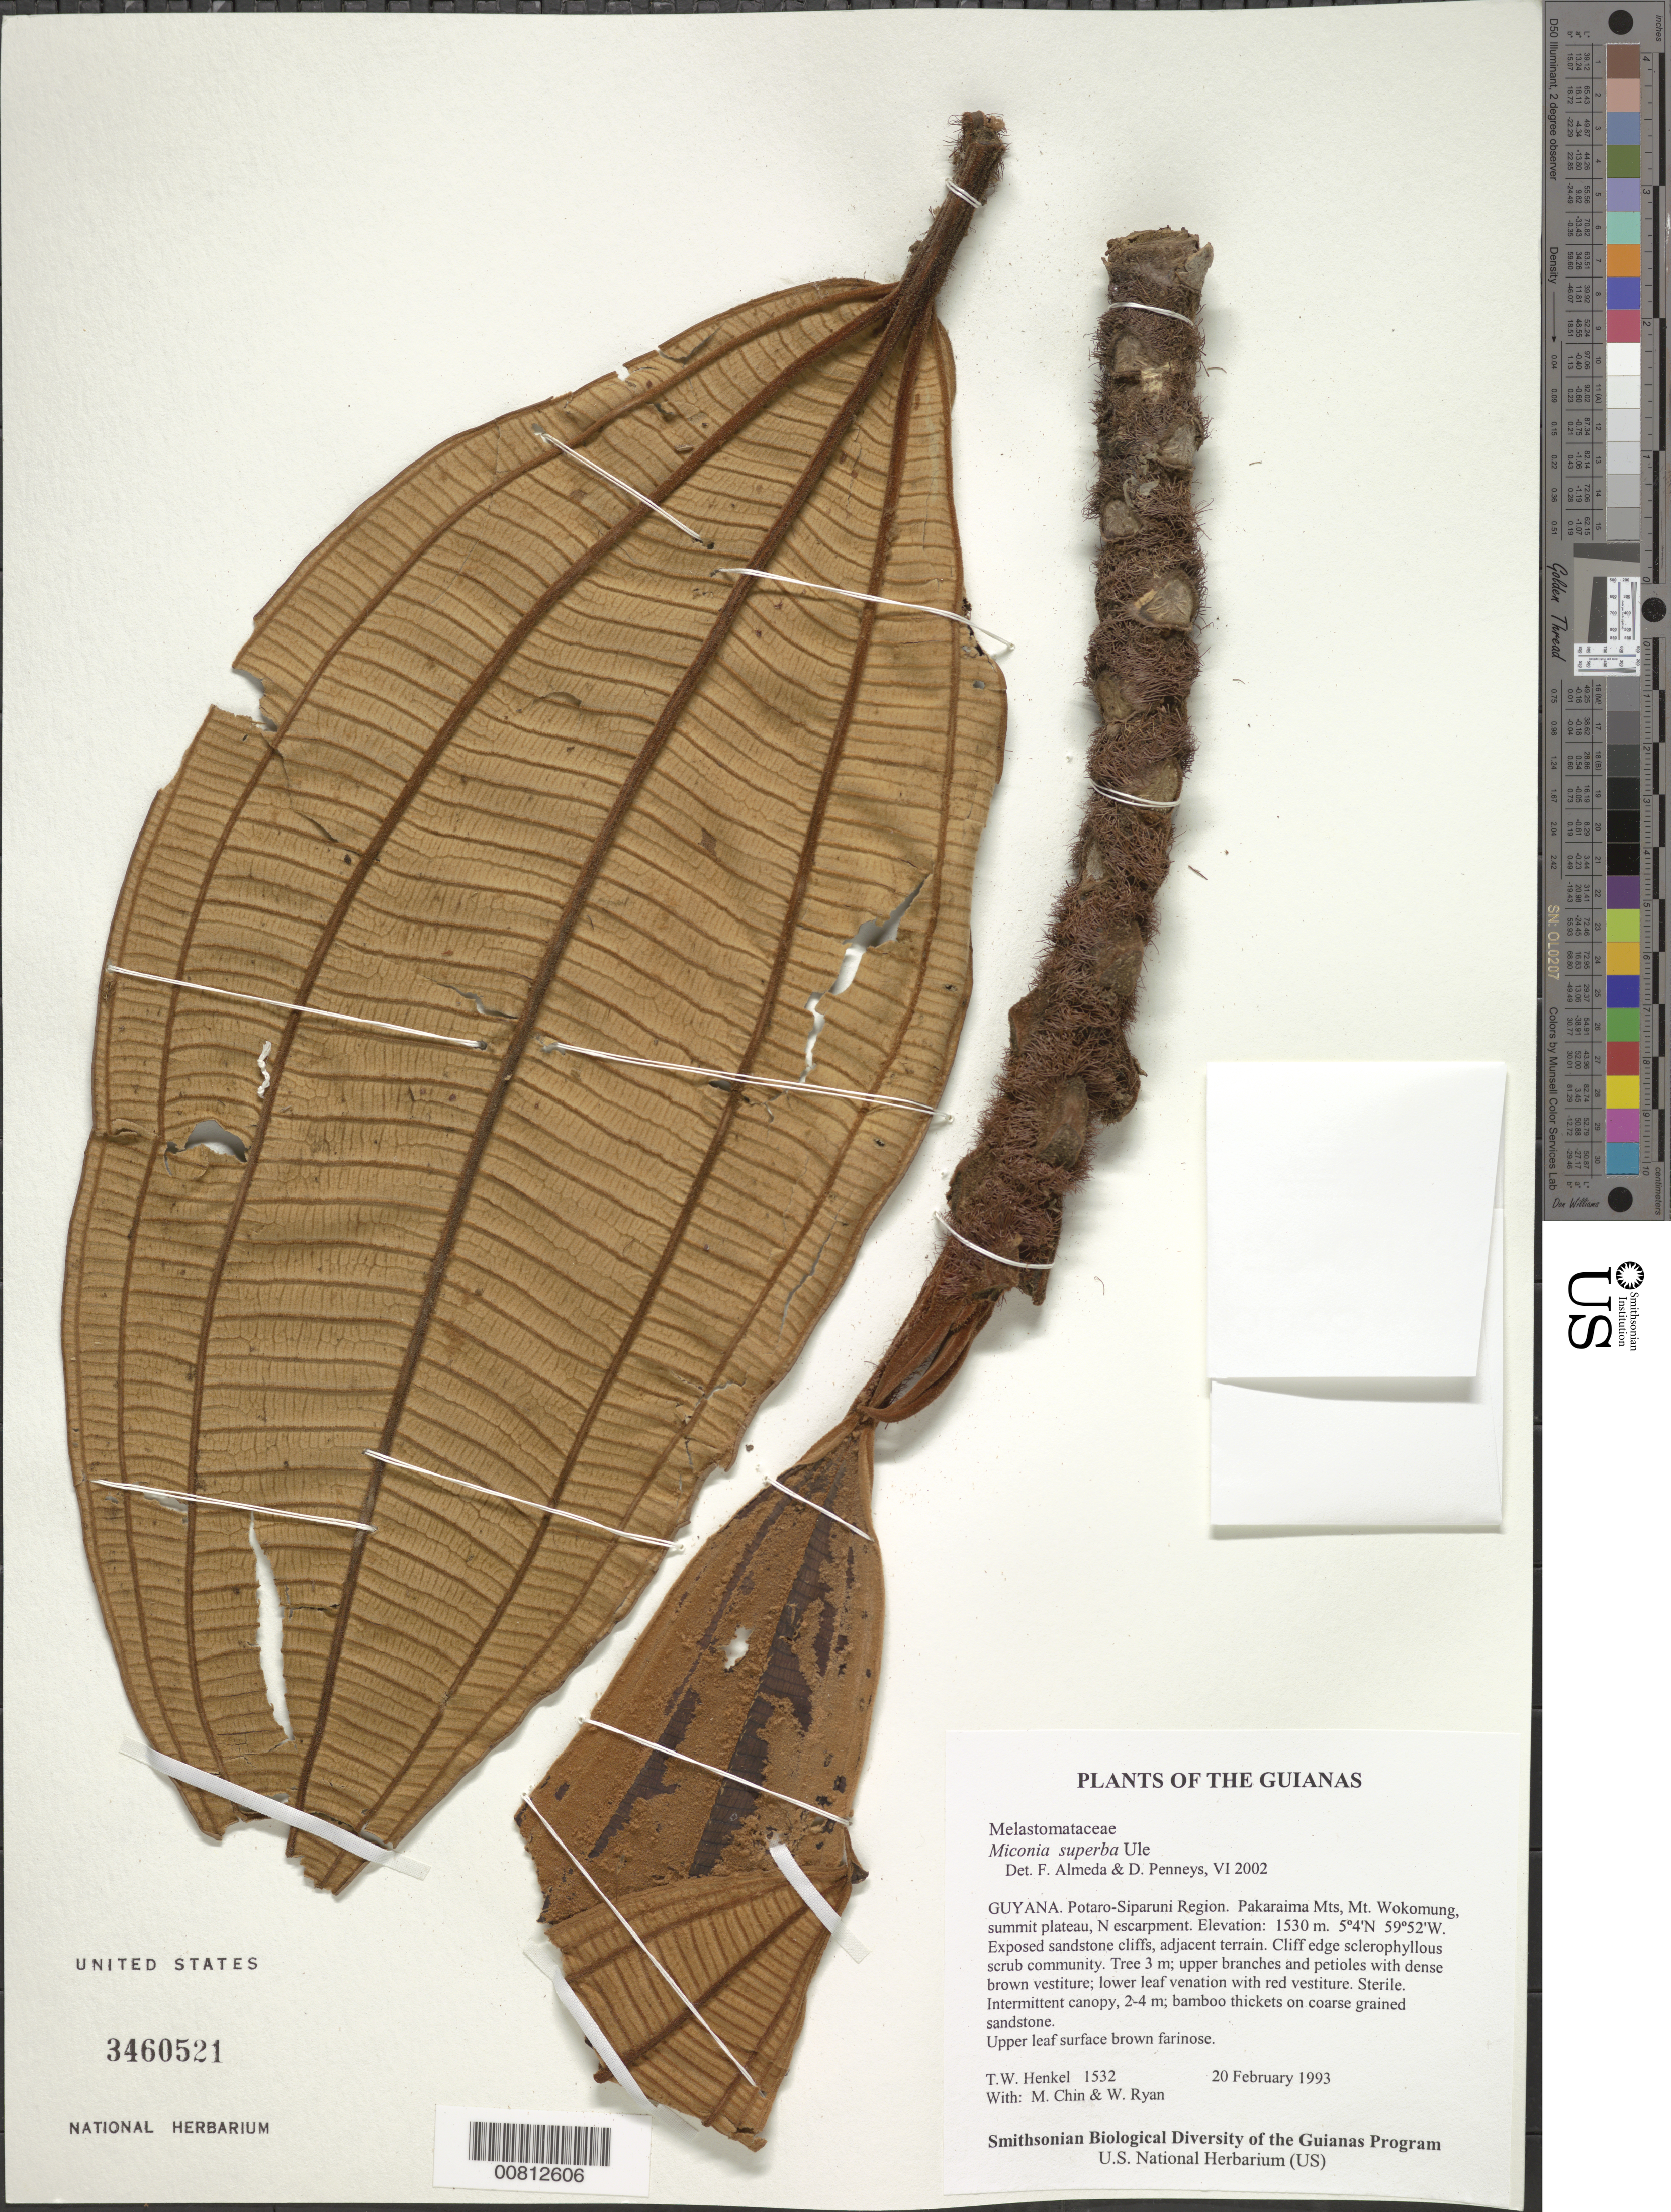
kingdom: Plantae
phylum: Tracheophyta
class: Magnoliopsida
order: Myrtales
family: Melastomataceae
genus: Miconia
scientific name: Miconia superba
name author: Ule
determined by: Almeda, F.; Penneys, D. S.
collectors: T. Henkel, M. Chin & W. Ryan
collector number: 1532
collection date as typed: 20 February 1993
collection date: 1993-02-20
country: Guyana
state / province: Potaro-Siparuni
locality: Pakaraima Mts, Mt. Wokomung, summit plateau, N escarpment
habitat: Exposed sandstone cliffs, adjacent terrain. Cliff edge sclerophyllous scrub community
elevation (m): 1530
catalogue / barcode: US 3460521